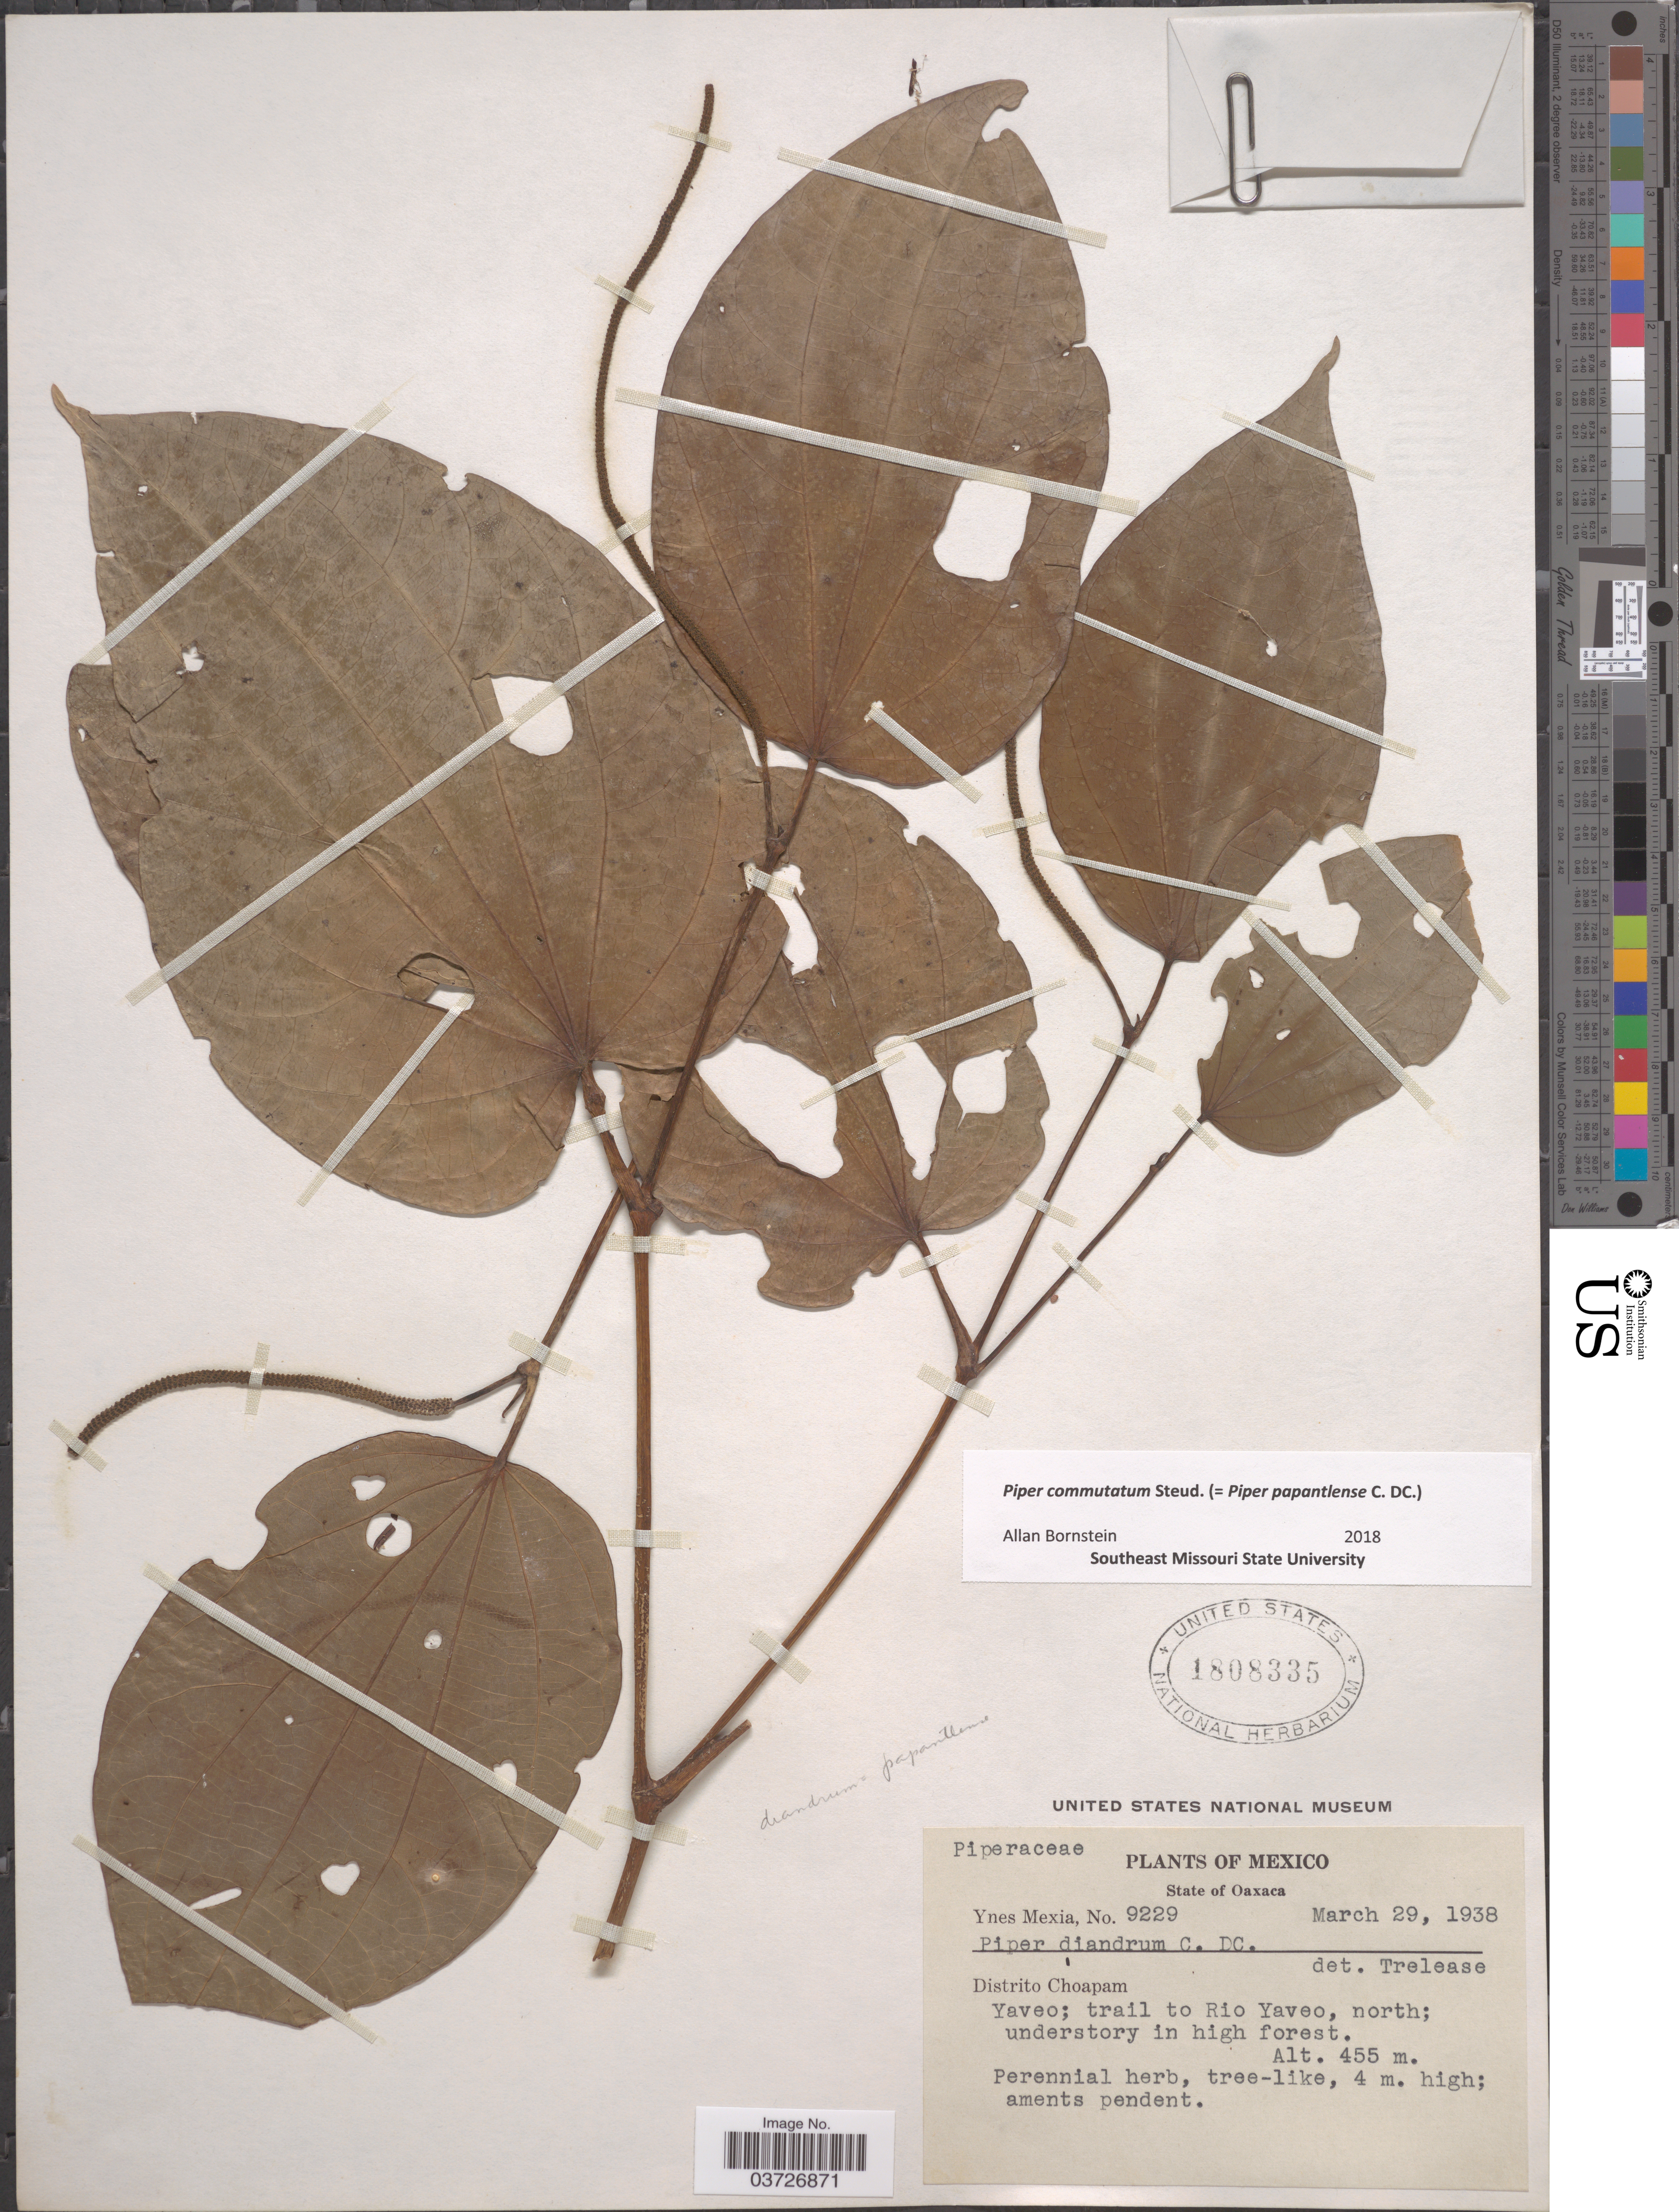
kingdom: Plantae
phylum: Tracheophyta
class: Magnoliopsida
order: Piperales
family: Piperaceae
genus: Piper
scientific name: Piper commutatum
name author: Steud.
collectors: Y. Mexia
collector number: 9229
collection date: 1938-03-29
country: Mexico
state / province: Oaxaca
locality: Distrito Choapam. Taveo; trail to Rio Yaveo, north.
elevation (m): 455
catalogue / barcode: US 1808335